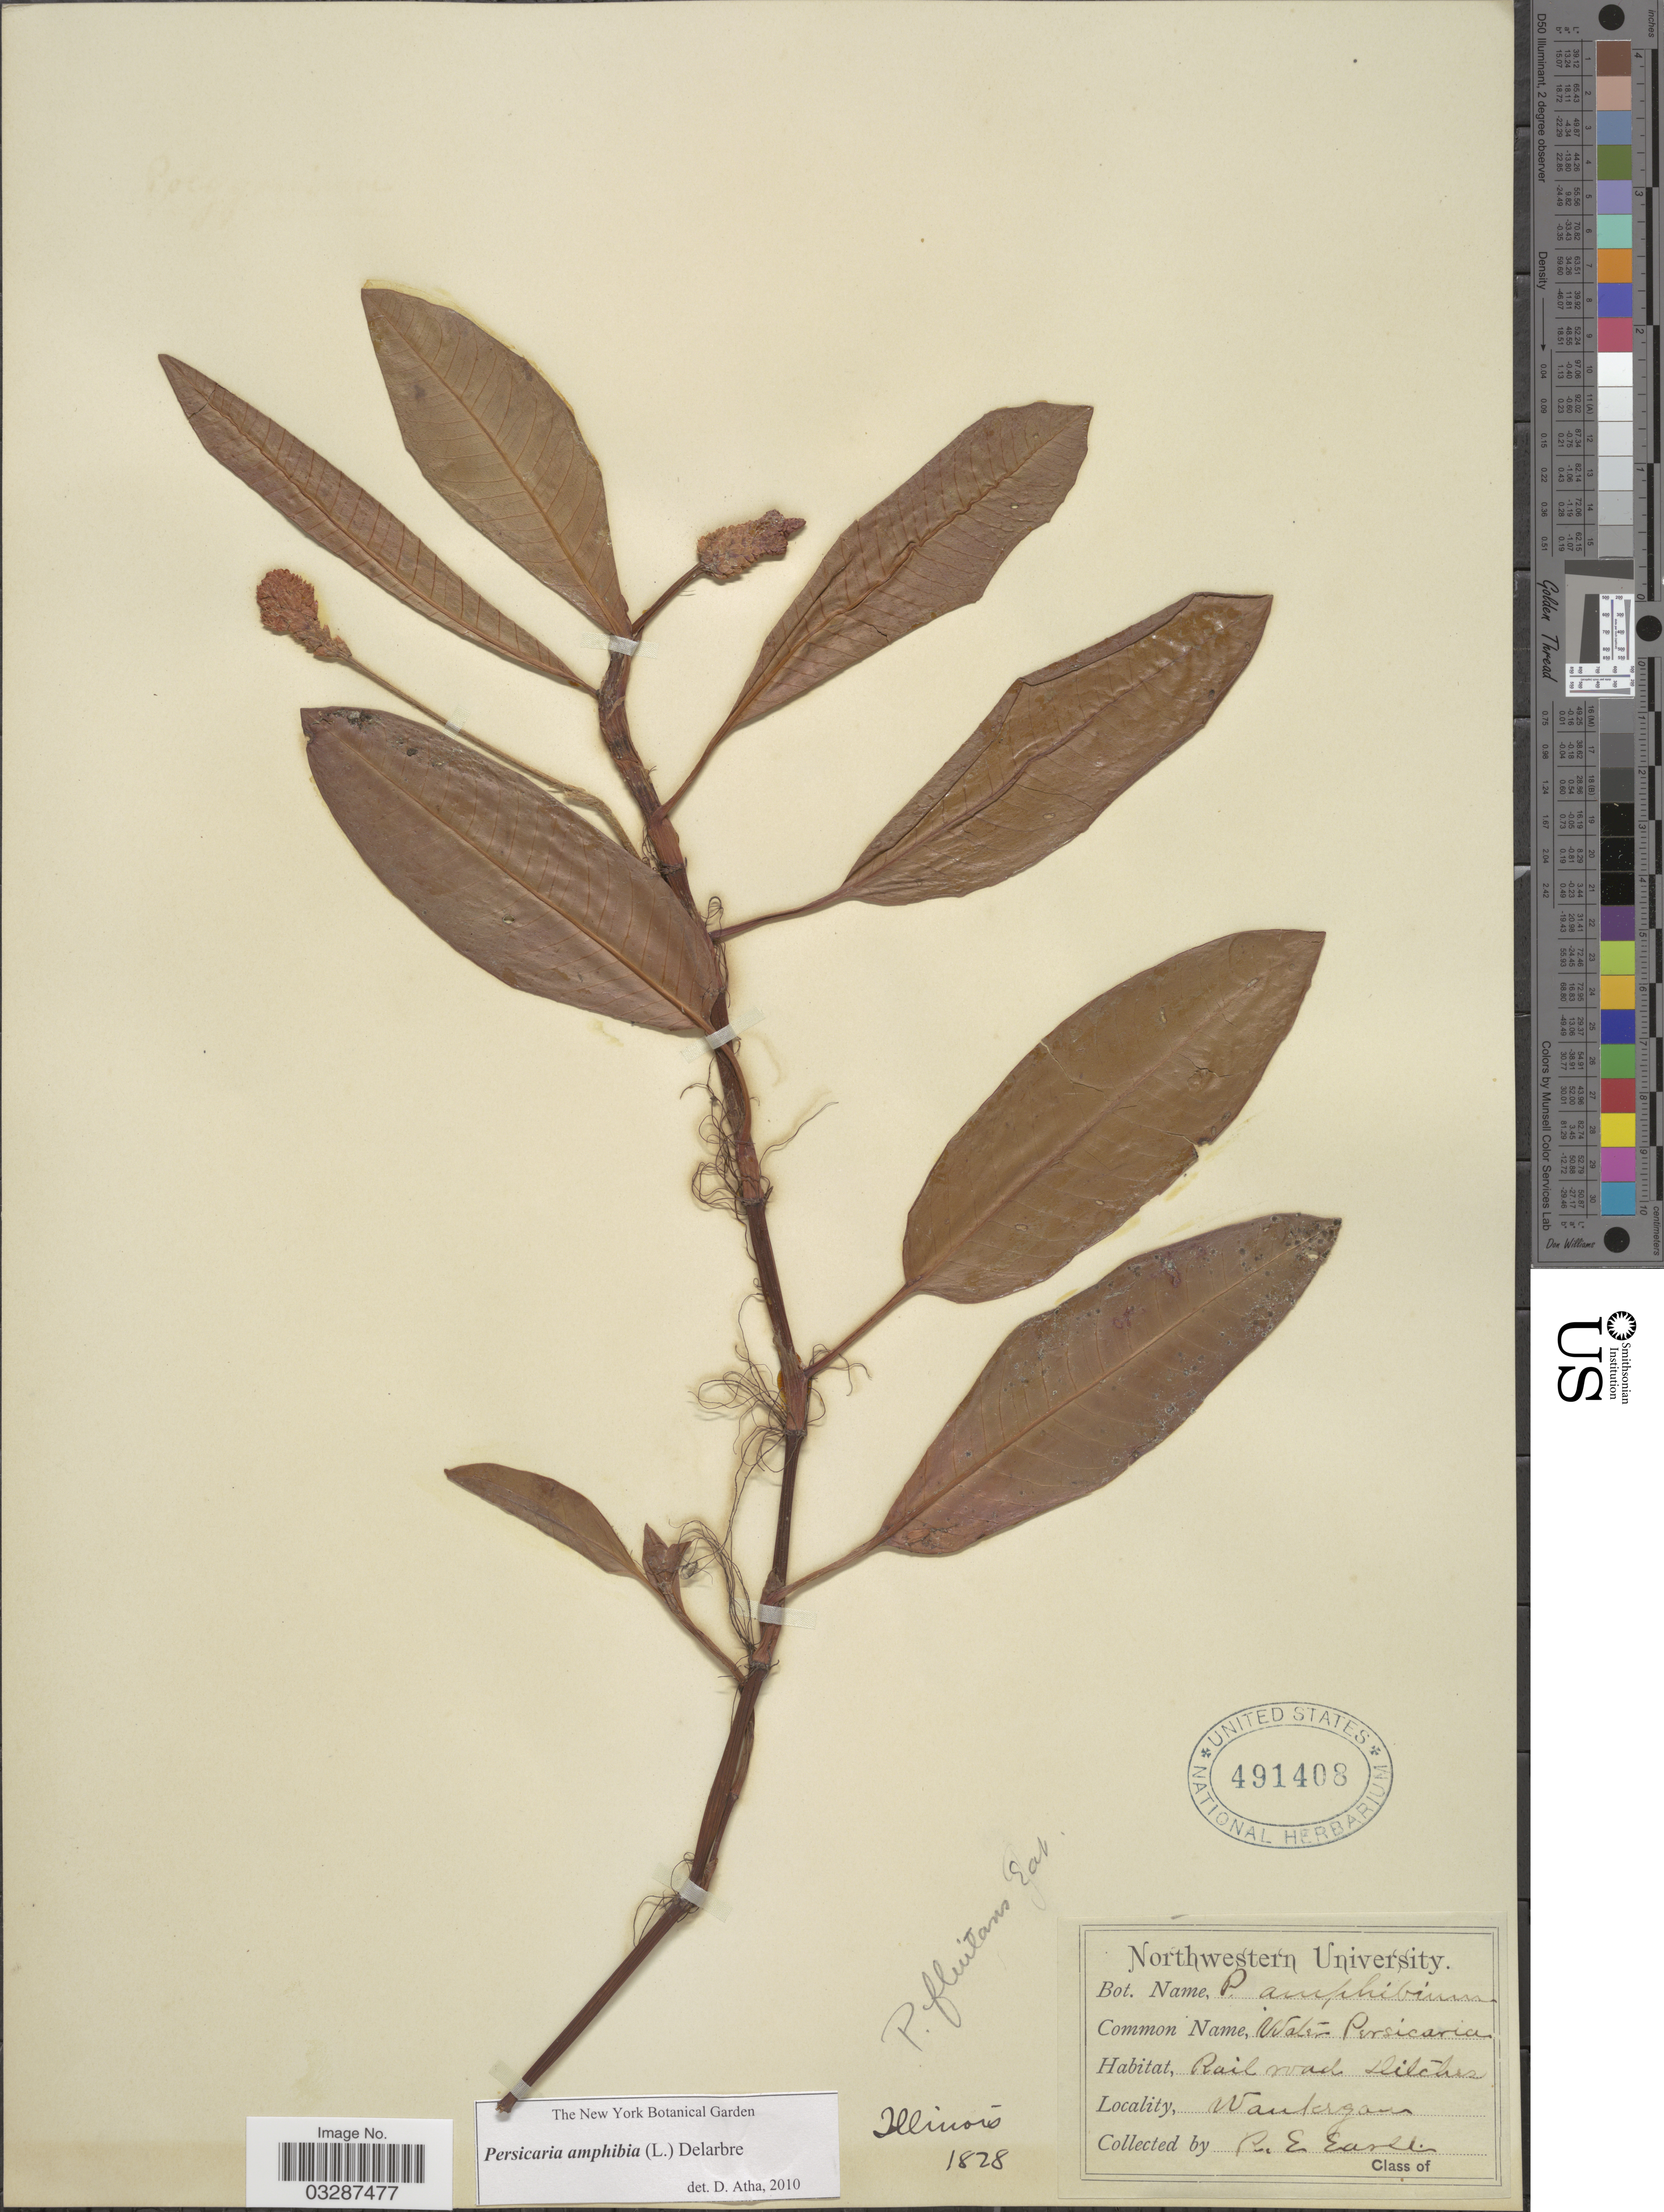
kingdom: Plantae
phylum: Tracheophyta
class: Magnoliopsida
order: Caryophyllales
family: Polygonaceae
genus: Persicaria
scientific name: Persicaria amphibia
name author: (L.) Delarbre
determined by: Atha, D. E.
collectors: R. Earll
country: United States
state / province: Illinois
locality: Waukegan.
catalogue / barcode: US 491408